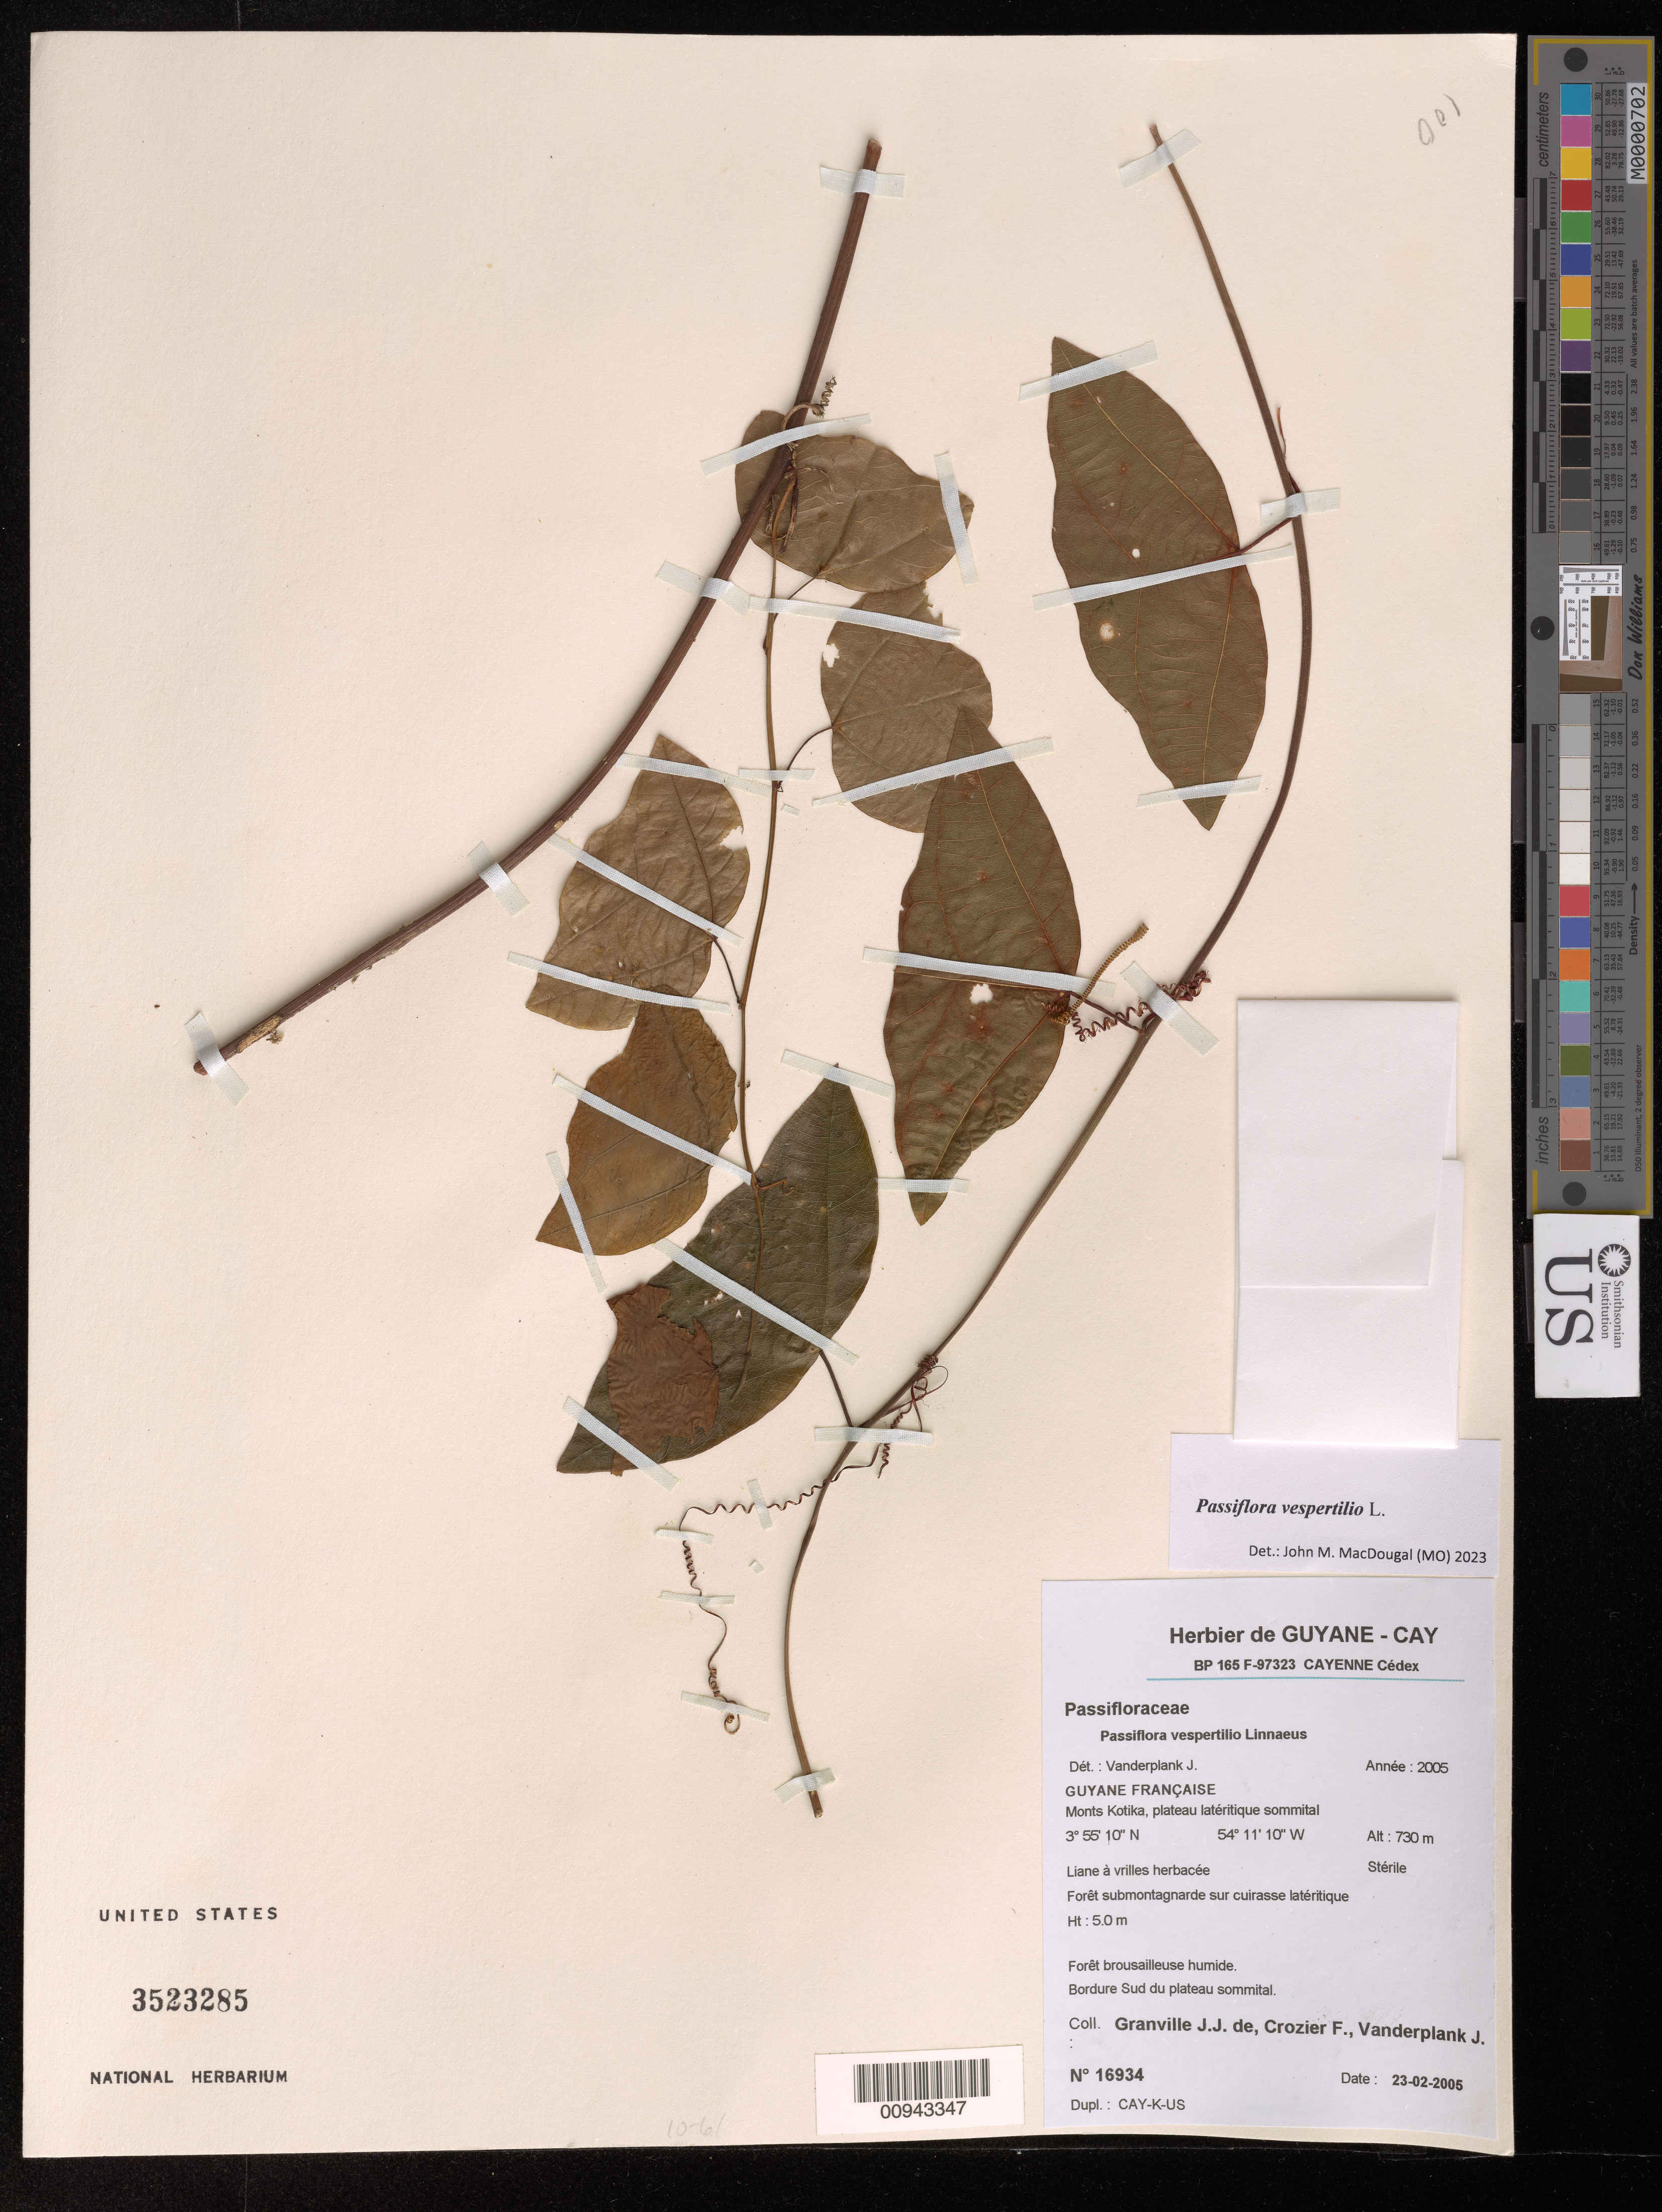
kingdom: Plantae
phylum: Tracheophyta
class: Magnoliopsida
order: Malpighiales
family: Passifloraceae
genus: Passiflora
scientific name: Passiflora vespertilio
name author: L.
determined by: Vanderplank, John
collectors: J.-J. de Granville, F. Crozier & J. Vanderplank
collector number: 16934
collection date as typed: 23-Feb-05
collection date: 2005-02-23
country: French Guiana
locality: Monts Kotika, bordure Sud du plateau sommital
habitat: Foret submontagnarde sur cuirasse lateritique; plateau lateritique sommital. Foret brousailleuse humide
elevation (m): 730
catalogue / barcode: US 3523285